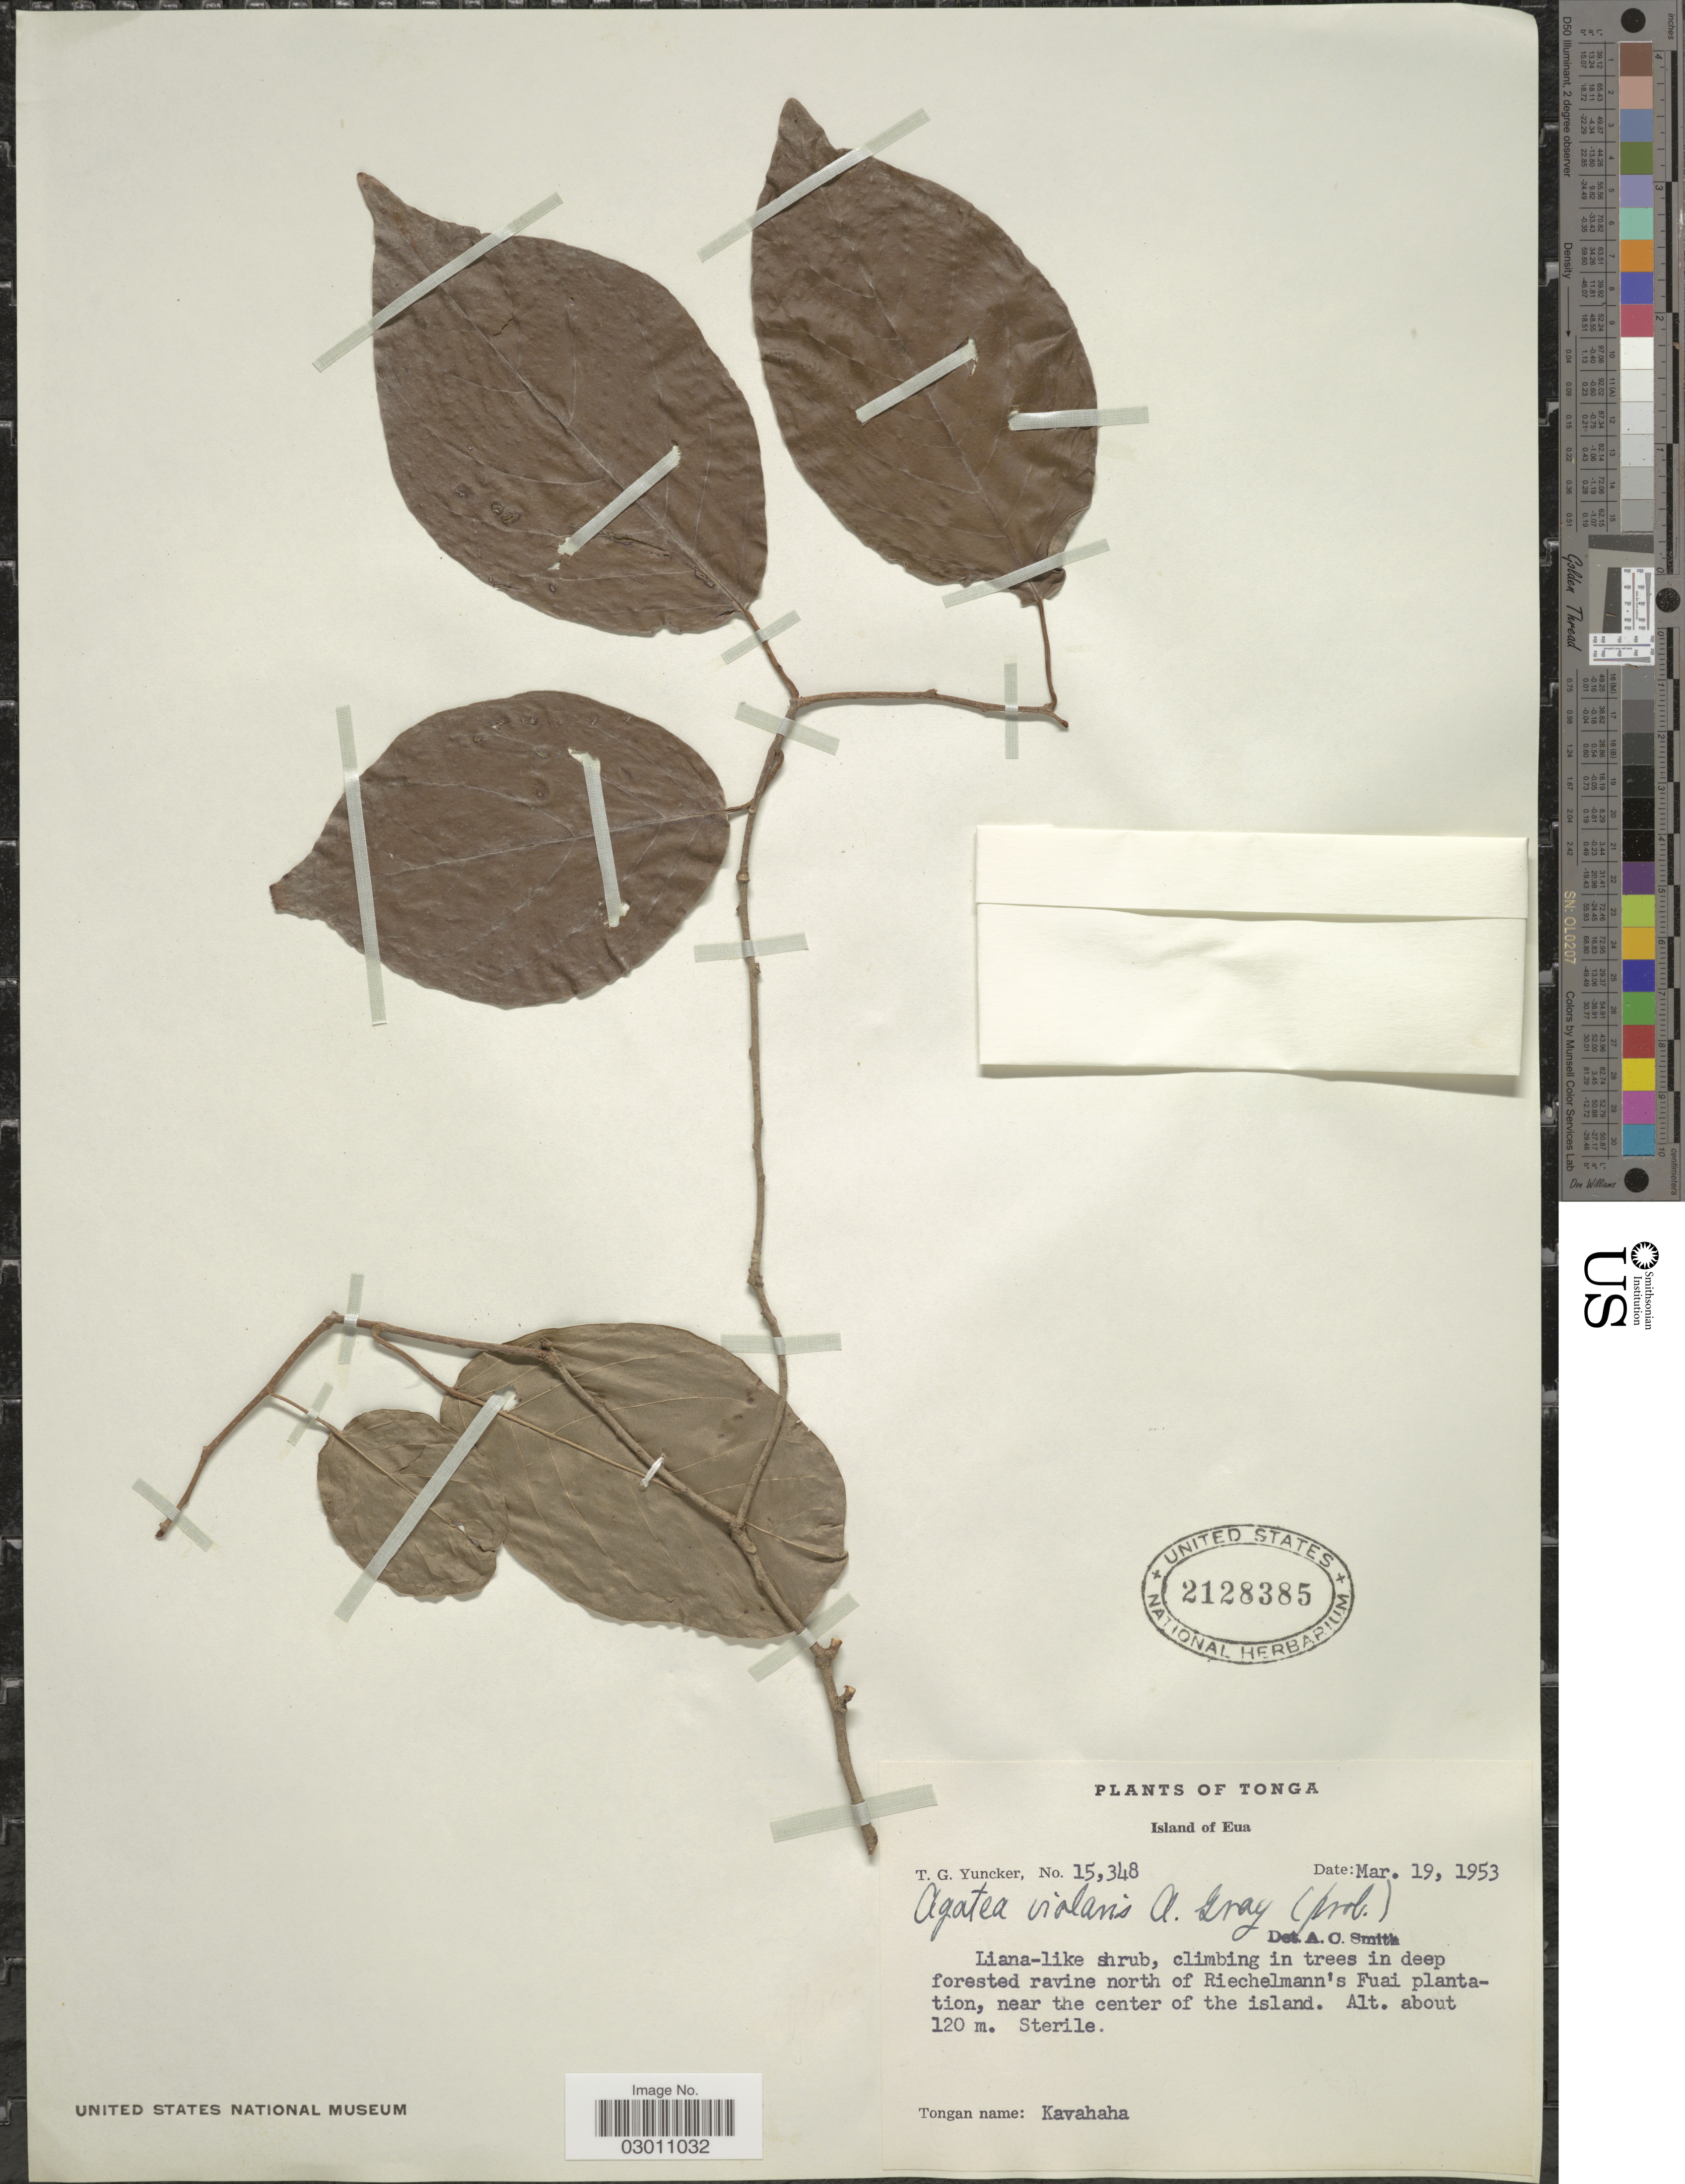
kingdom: Plantae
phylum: Tracheophyta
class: Magnoliopsida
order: Malpighiales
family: Violaceae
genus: Agatea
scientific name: Agatea violaris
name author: A. Gray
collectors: T. G. Yuncker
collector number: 15348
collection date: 1953-03-19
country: Tonga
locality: Island of Eua. In deep forested ravine north of Riechelmann's Fuai plantation, near the center of the island. Sterile.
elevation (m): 120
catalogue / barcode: US 2128385